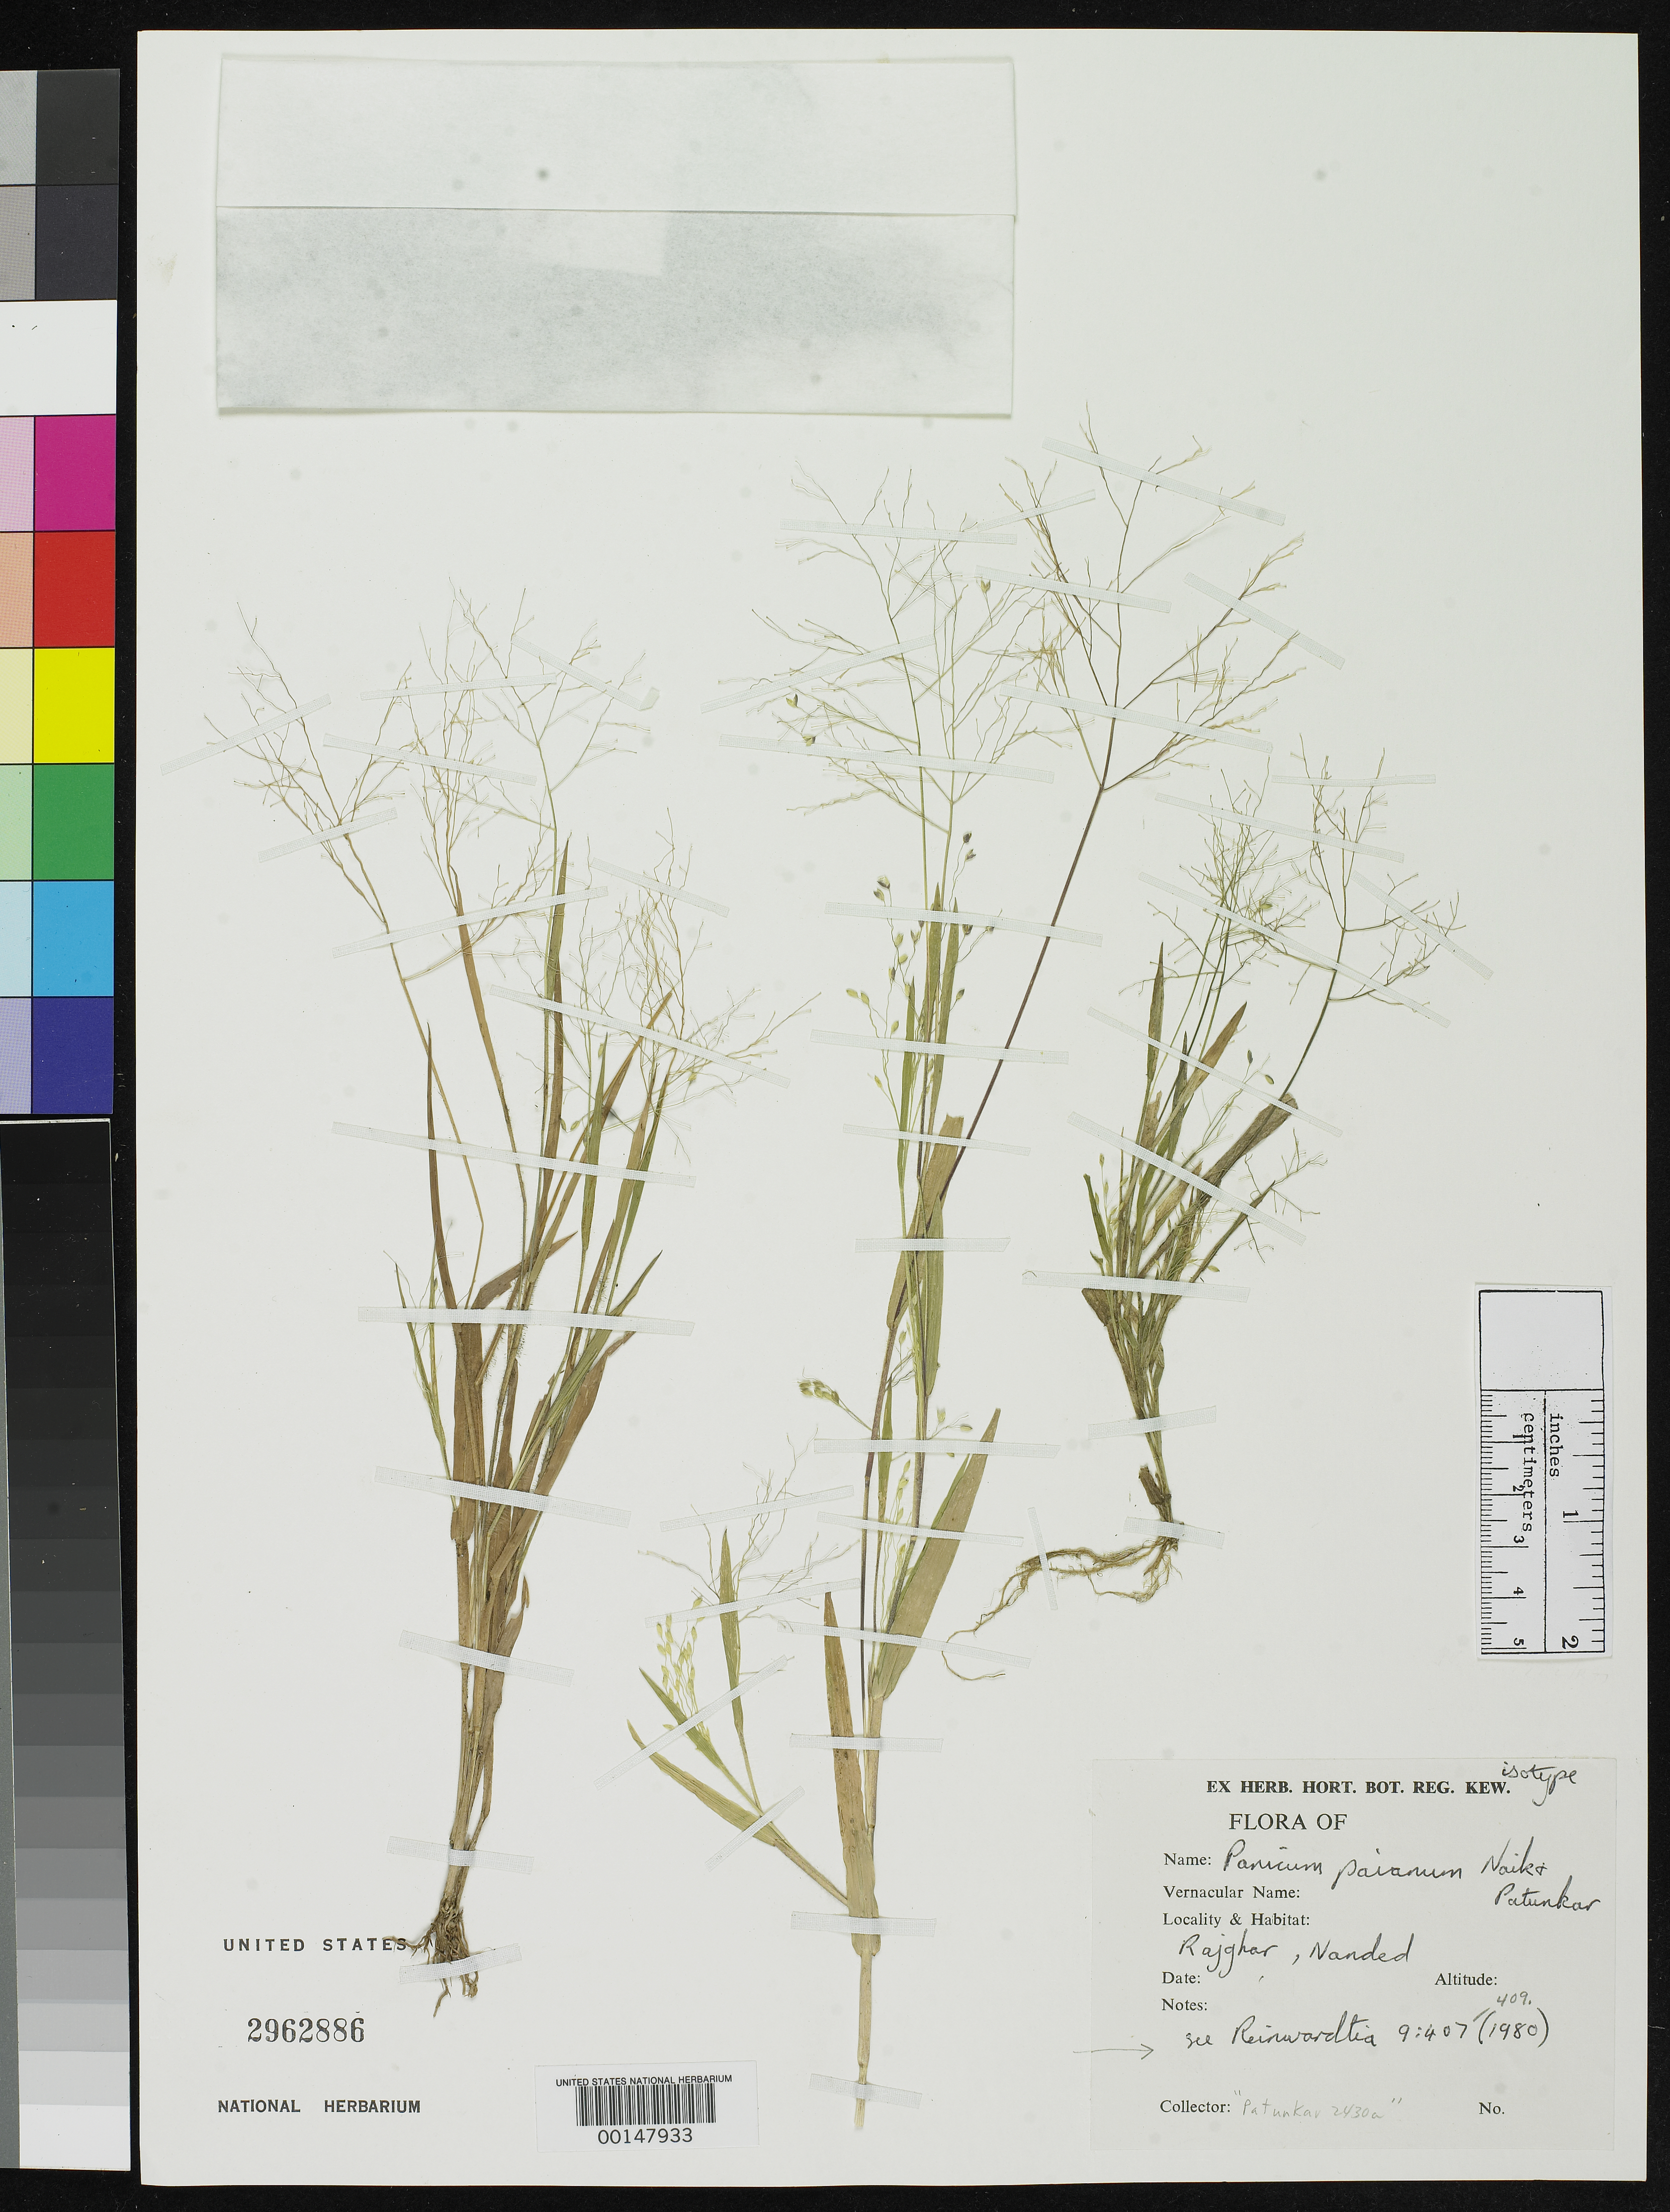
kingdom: Plantae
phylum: Tracheophyta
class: Liliopsida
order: Poales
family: Poaceae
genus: Panicum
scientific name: Panicum painum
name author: Naik & Patunkar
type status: Isotype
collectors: B. Patunkar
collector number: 2430 A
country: India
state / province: Madhya Pradesh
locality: Rajgahr, Nanded.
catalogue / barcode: US 2962886